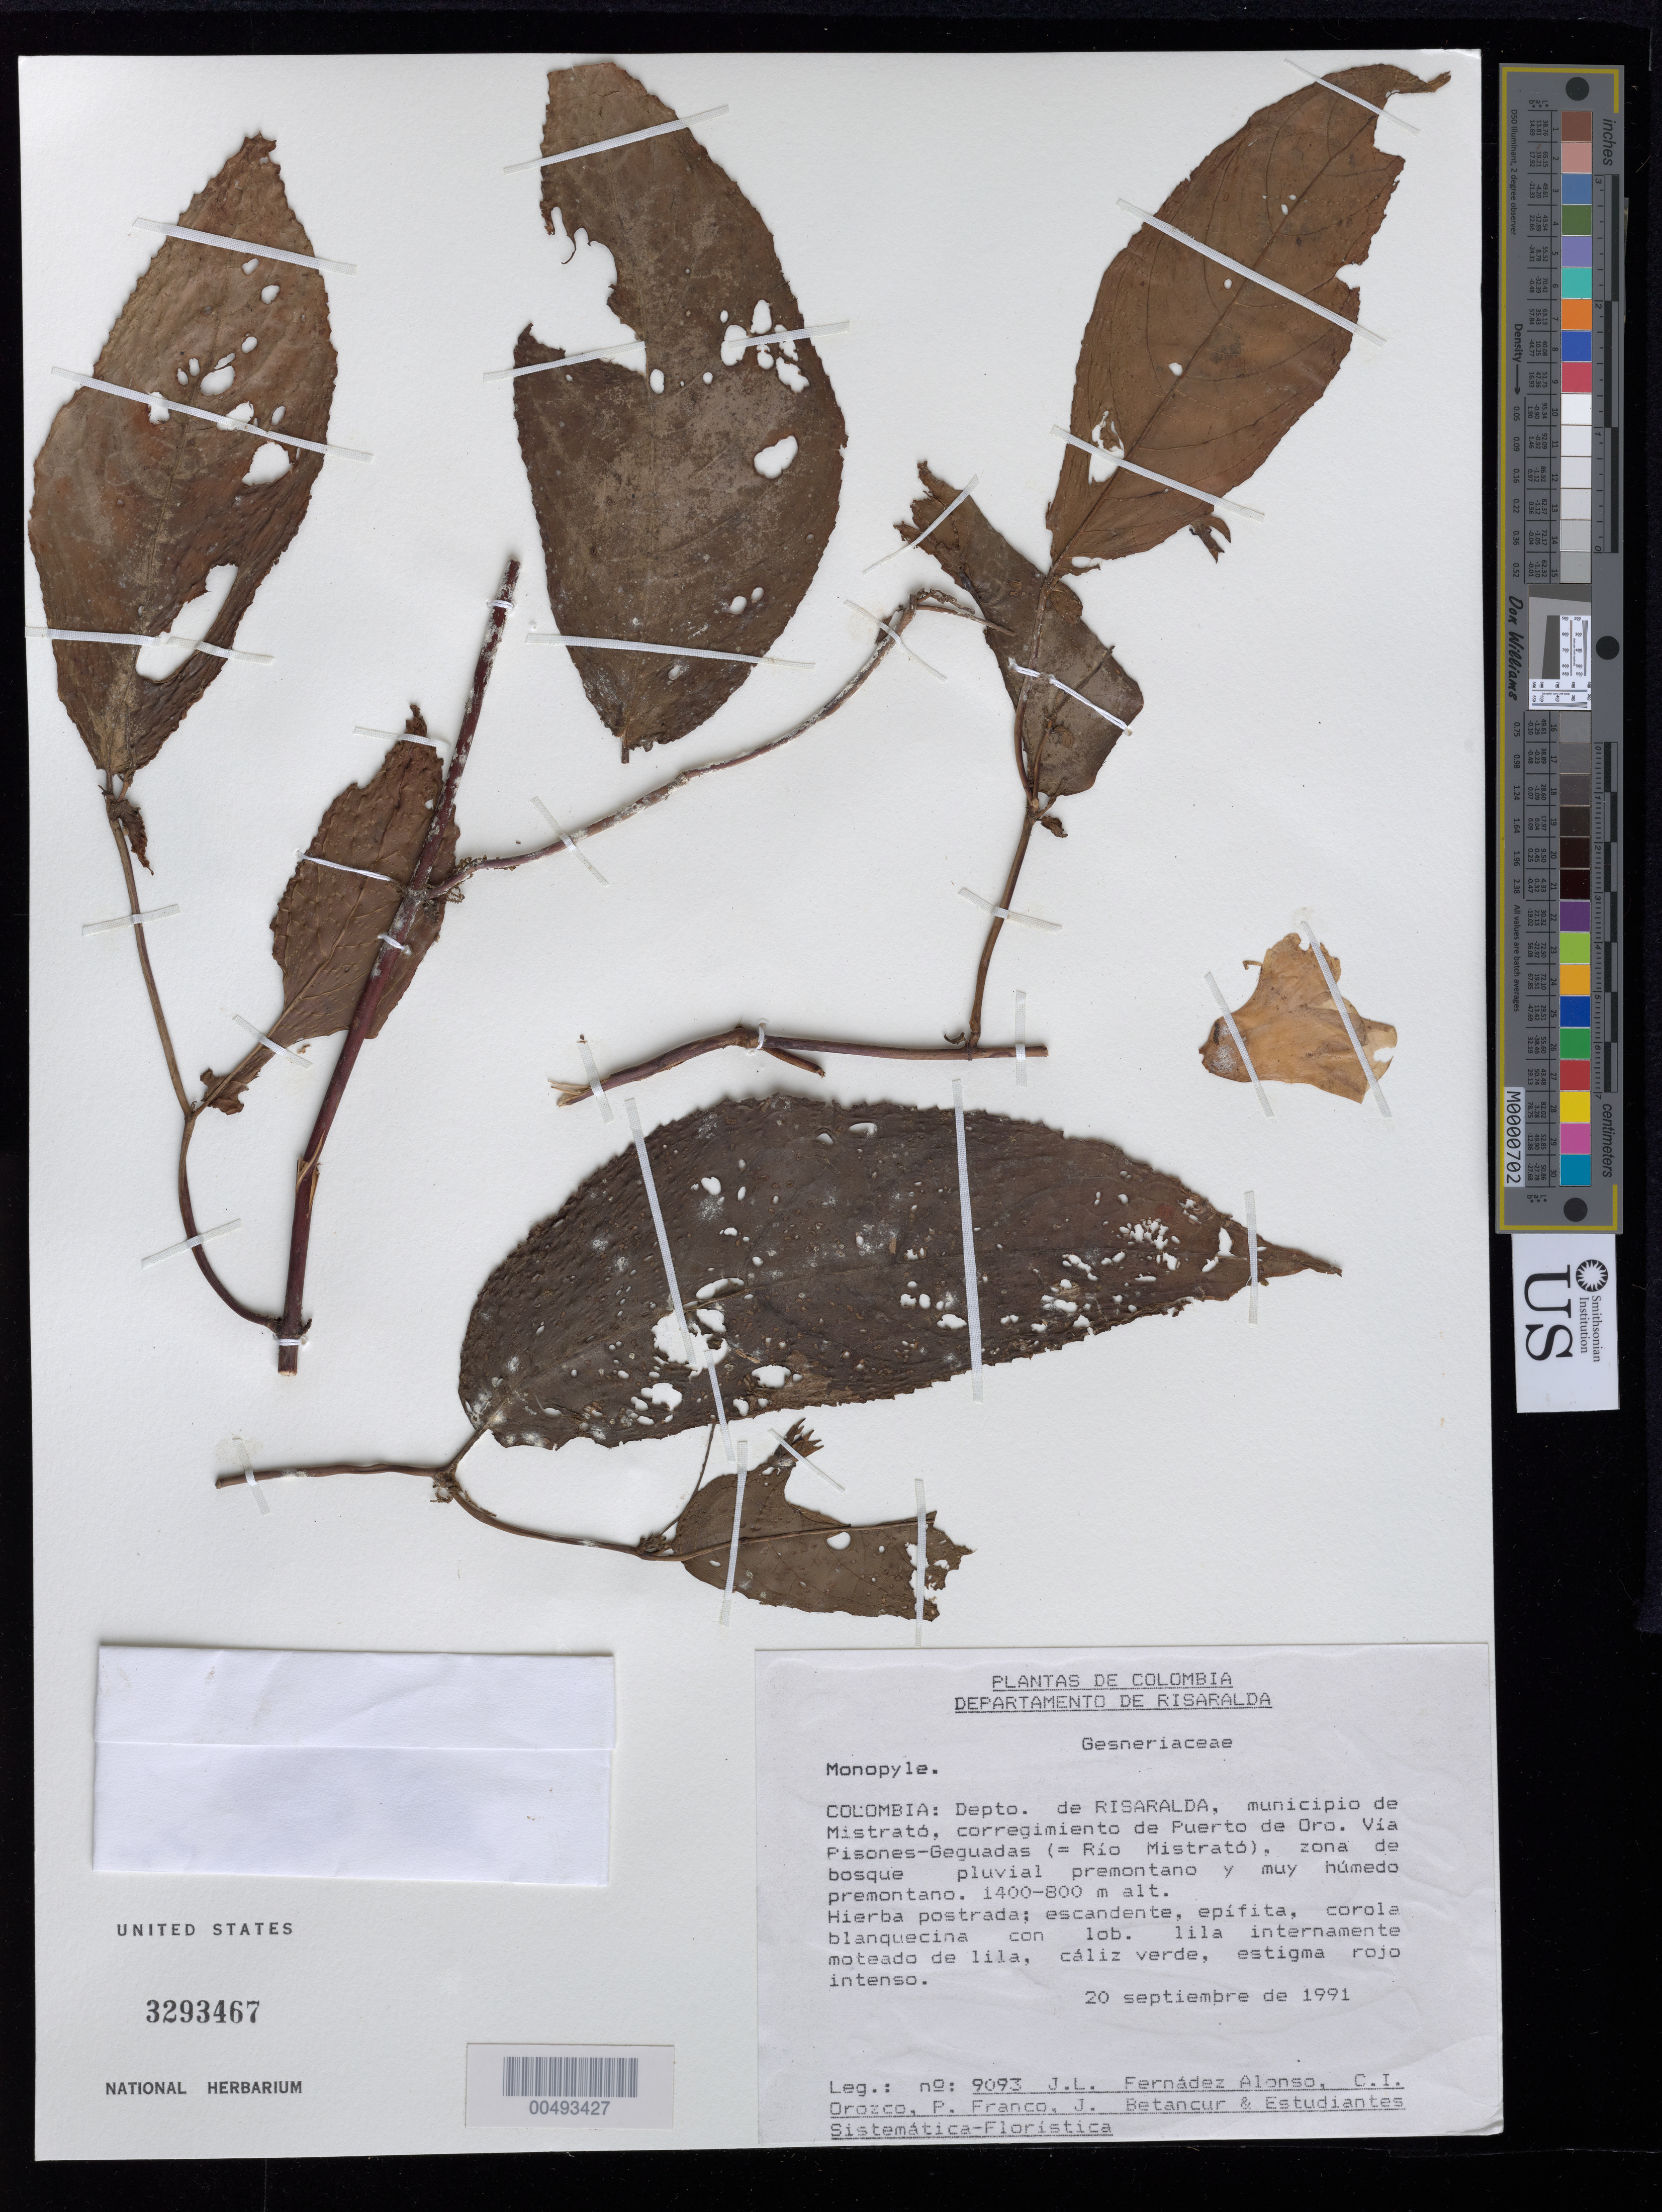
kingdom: Plantae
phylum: Tracheophyta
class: Magnoliopsida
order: Lamiales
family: Gesneriaceae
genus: Monopyle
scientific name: Monopyle sp.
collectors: J. L. Fernández-Alonso, C. I. Orozco, P. Franco Roselli, J. C. Betancur & et al.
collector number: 9093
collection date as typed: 20 Sep 1991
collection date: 1991-09-20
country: Colombia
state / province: Risaralda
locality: Mistrató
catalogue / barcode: US 3293467